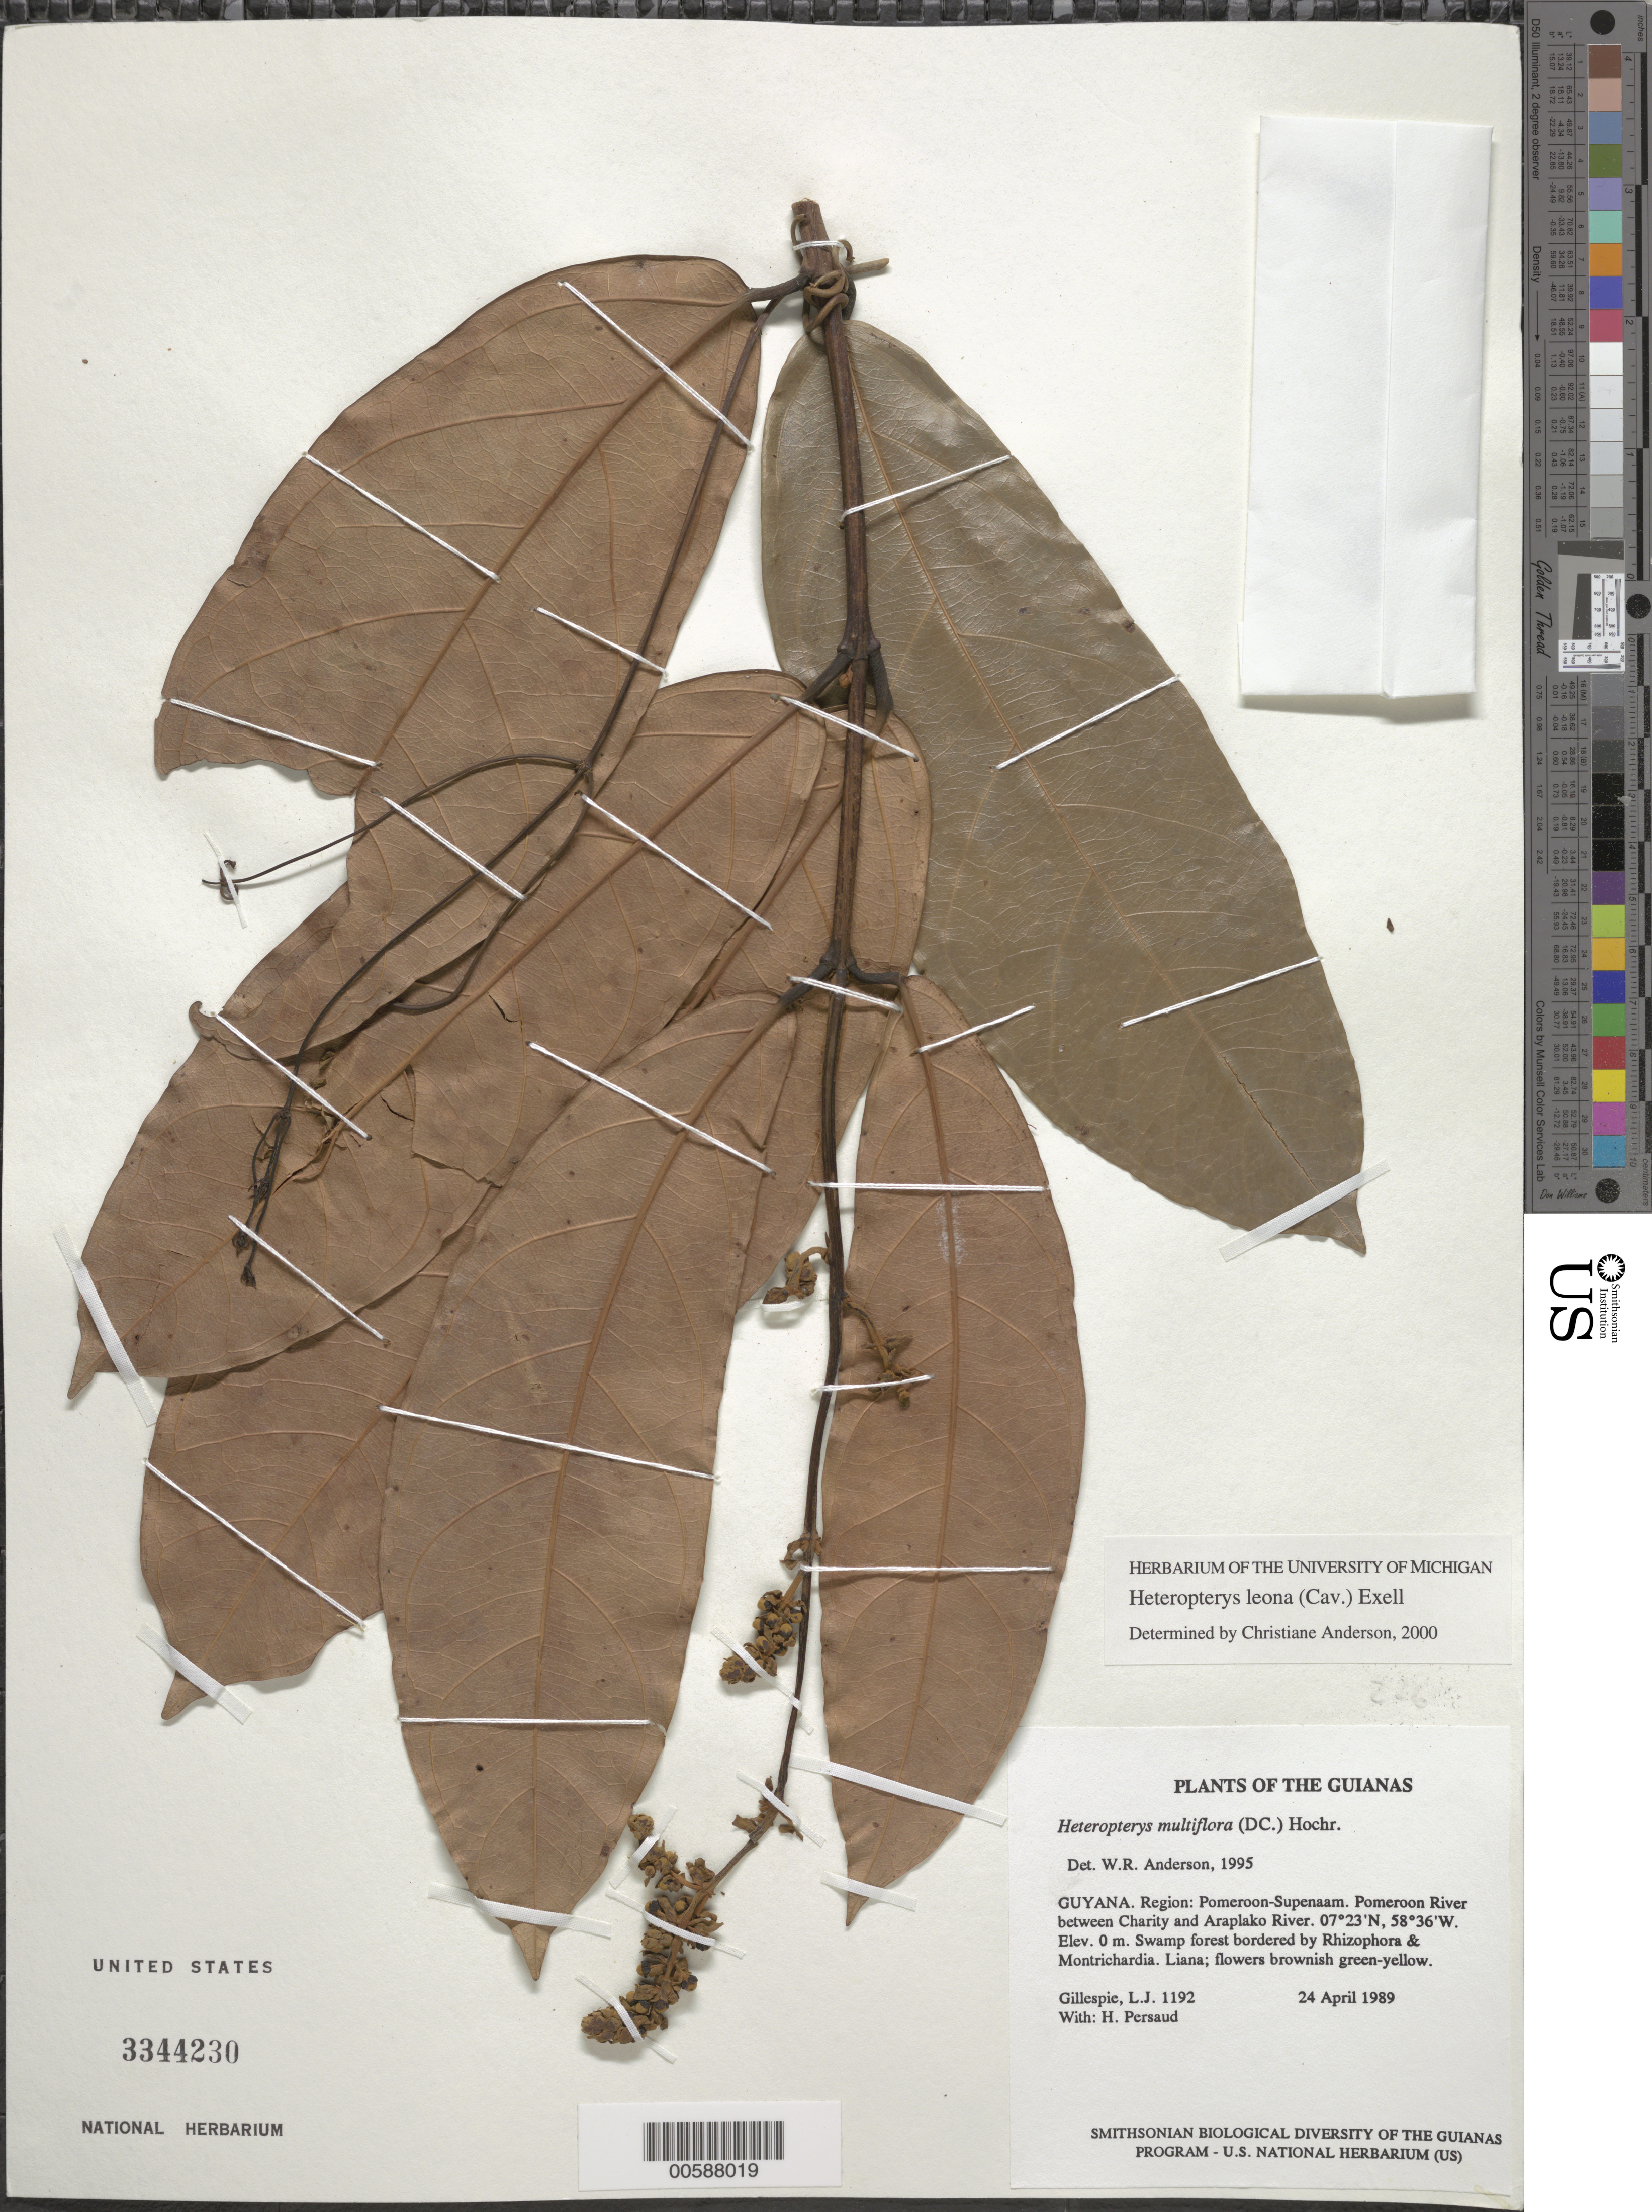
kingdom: Plantae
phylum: Tracheophyta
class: Magnoliopsida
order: Malpighiales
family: Malpighiaceae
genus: Heteropterys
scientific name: Heteropterys leona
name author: (Cav.) Exell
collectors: L. Gillespie & H. Persaud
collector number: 1192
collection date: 1989-04-24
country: Guyana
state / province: Pomeroon-Supenaam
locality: The Guianas. Region: Pomeroon-Supenaam. Pomeroon River between Charity and Araplako River.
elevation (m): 0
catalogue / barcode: US 3344230